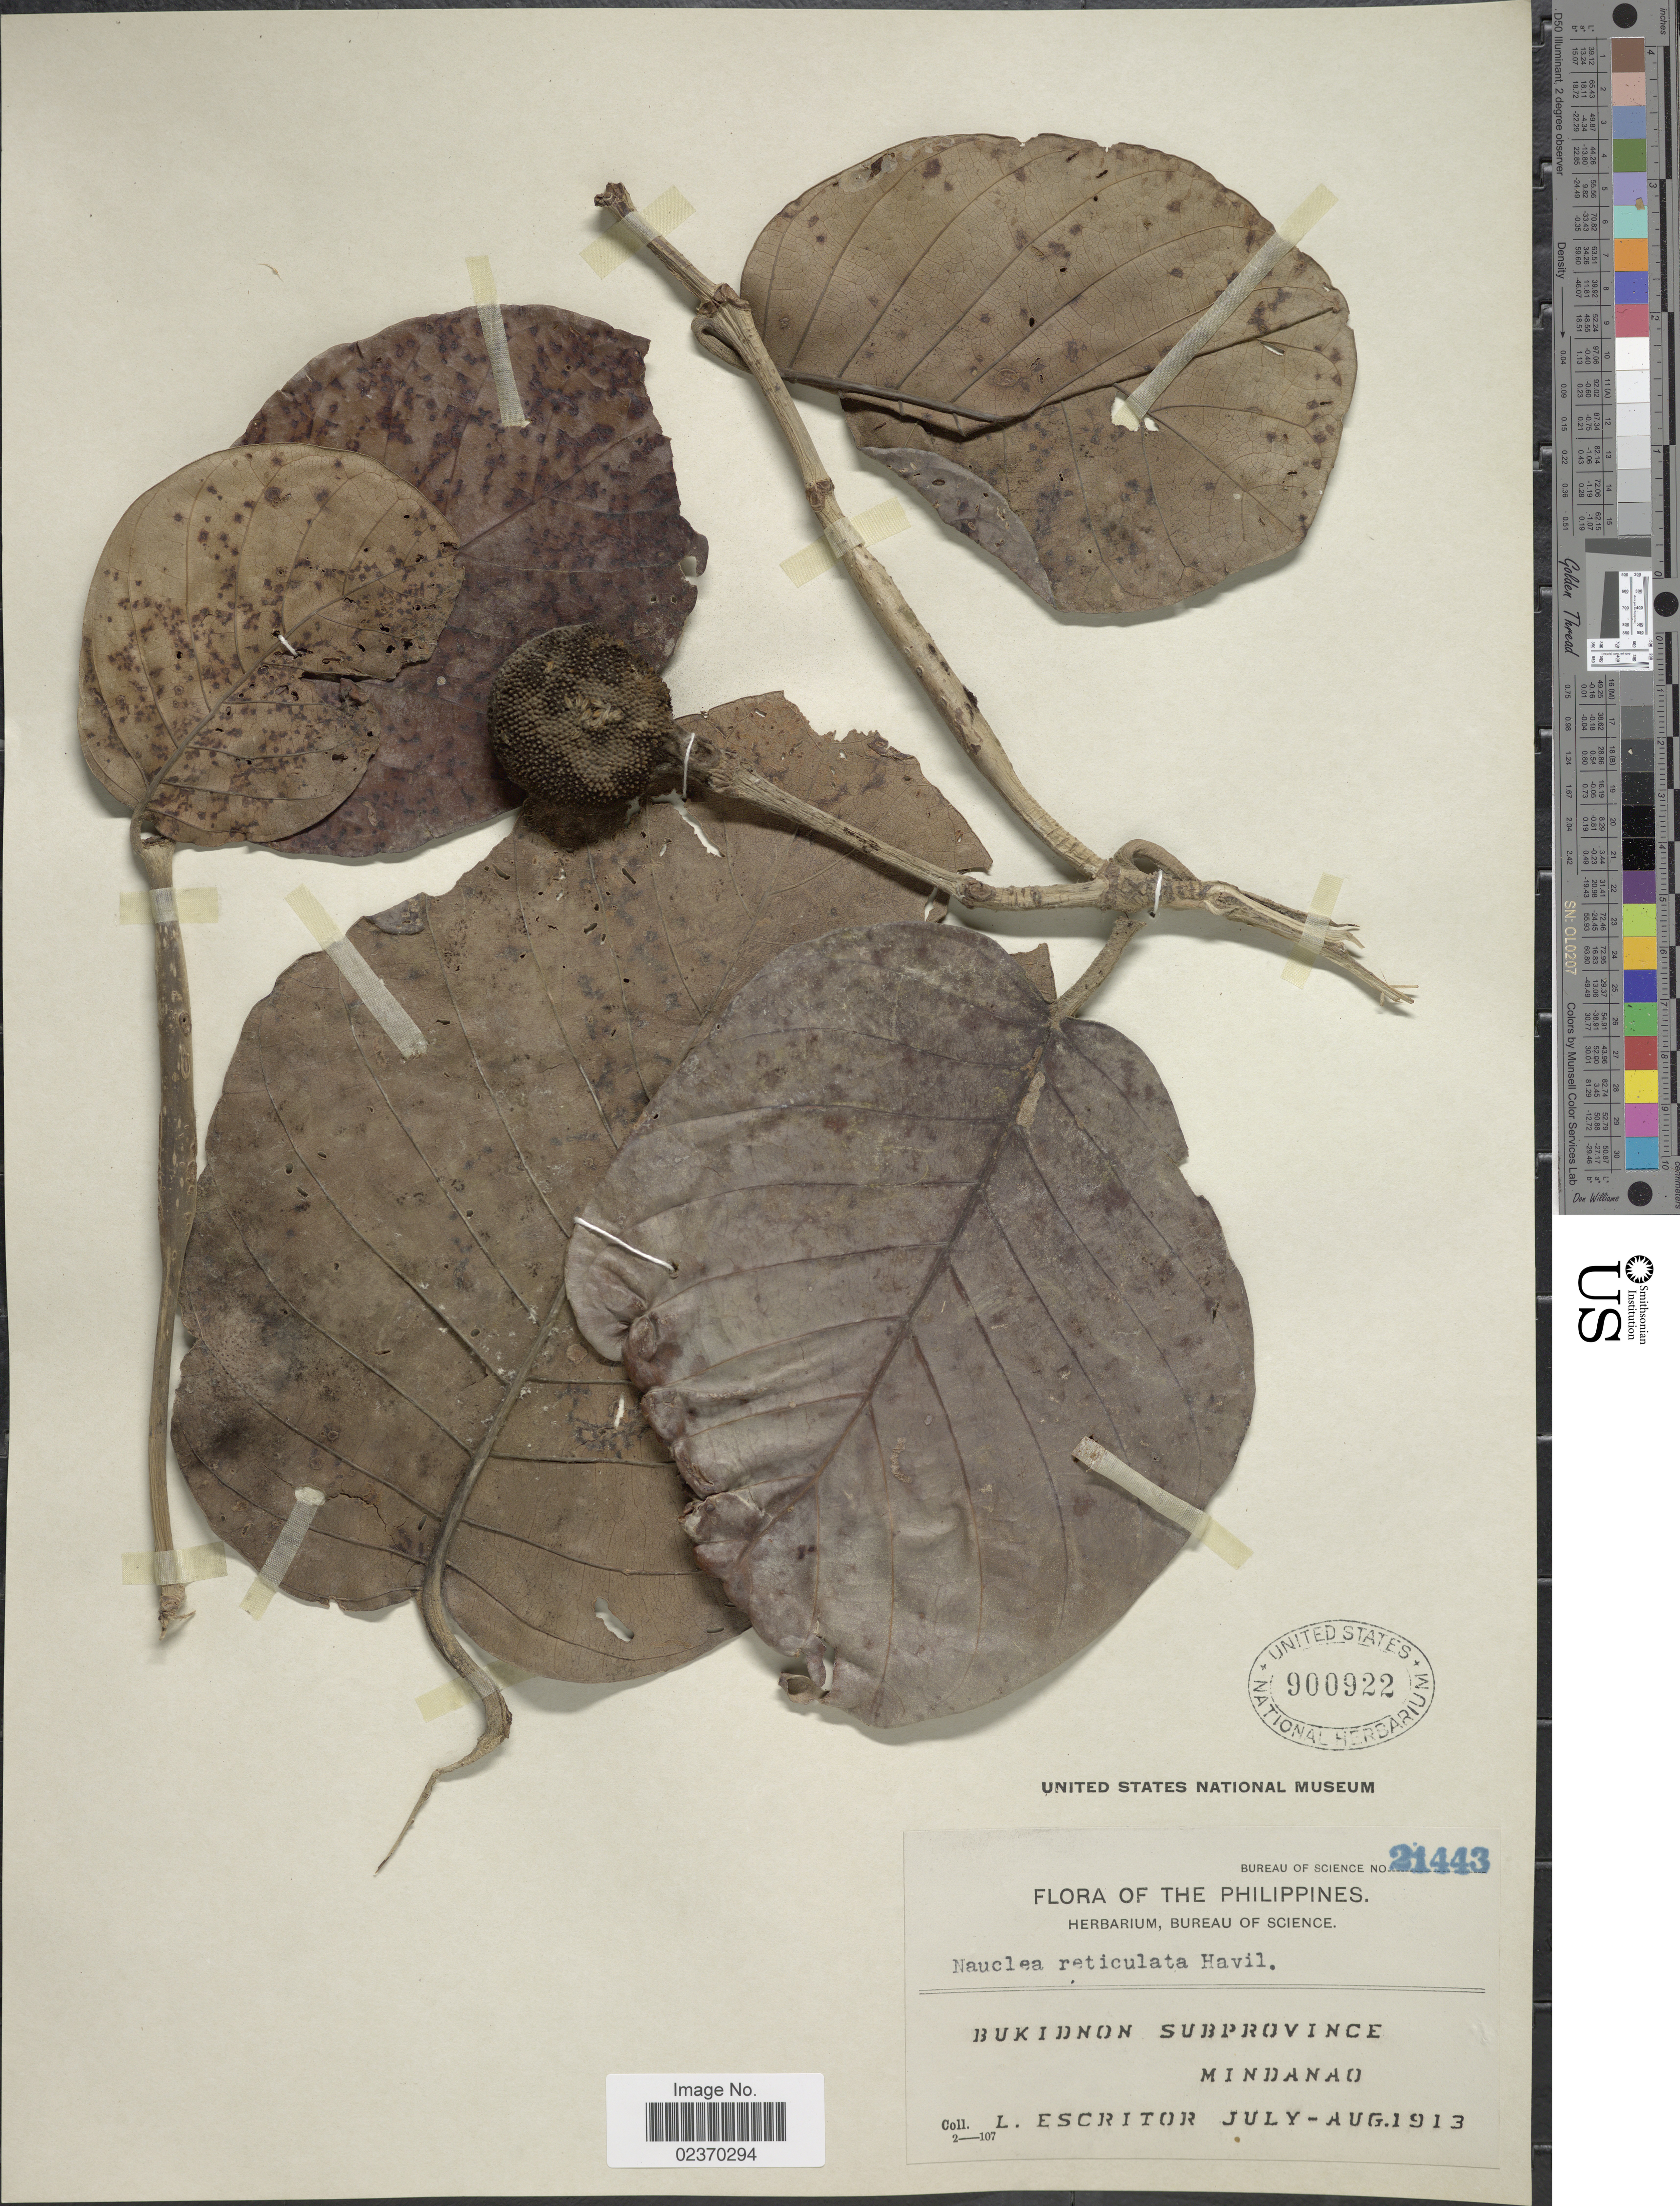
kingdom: Plantae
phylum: Tracheophyta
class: Magnoliopsida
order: Gentianales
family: Rubiaceae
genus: Neonauclea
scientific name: Neonauclea reticulata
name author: (Havil.) Merr.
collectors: L. Escritor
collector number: Bureau of Science 21443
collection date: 1913-07/1913-08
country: Philippines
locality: Bukidnon Subprovince, Mindanao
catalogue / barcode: US 900922